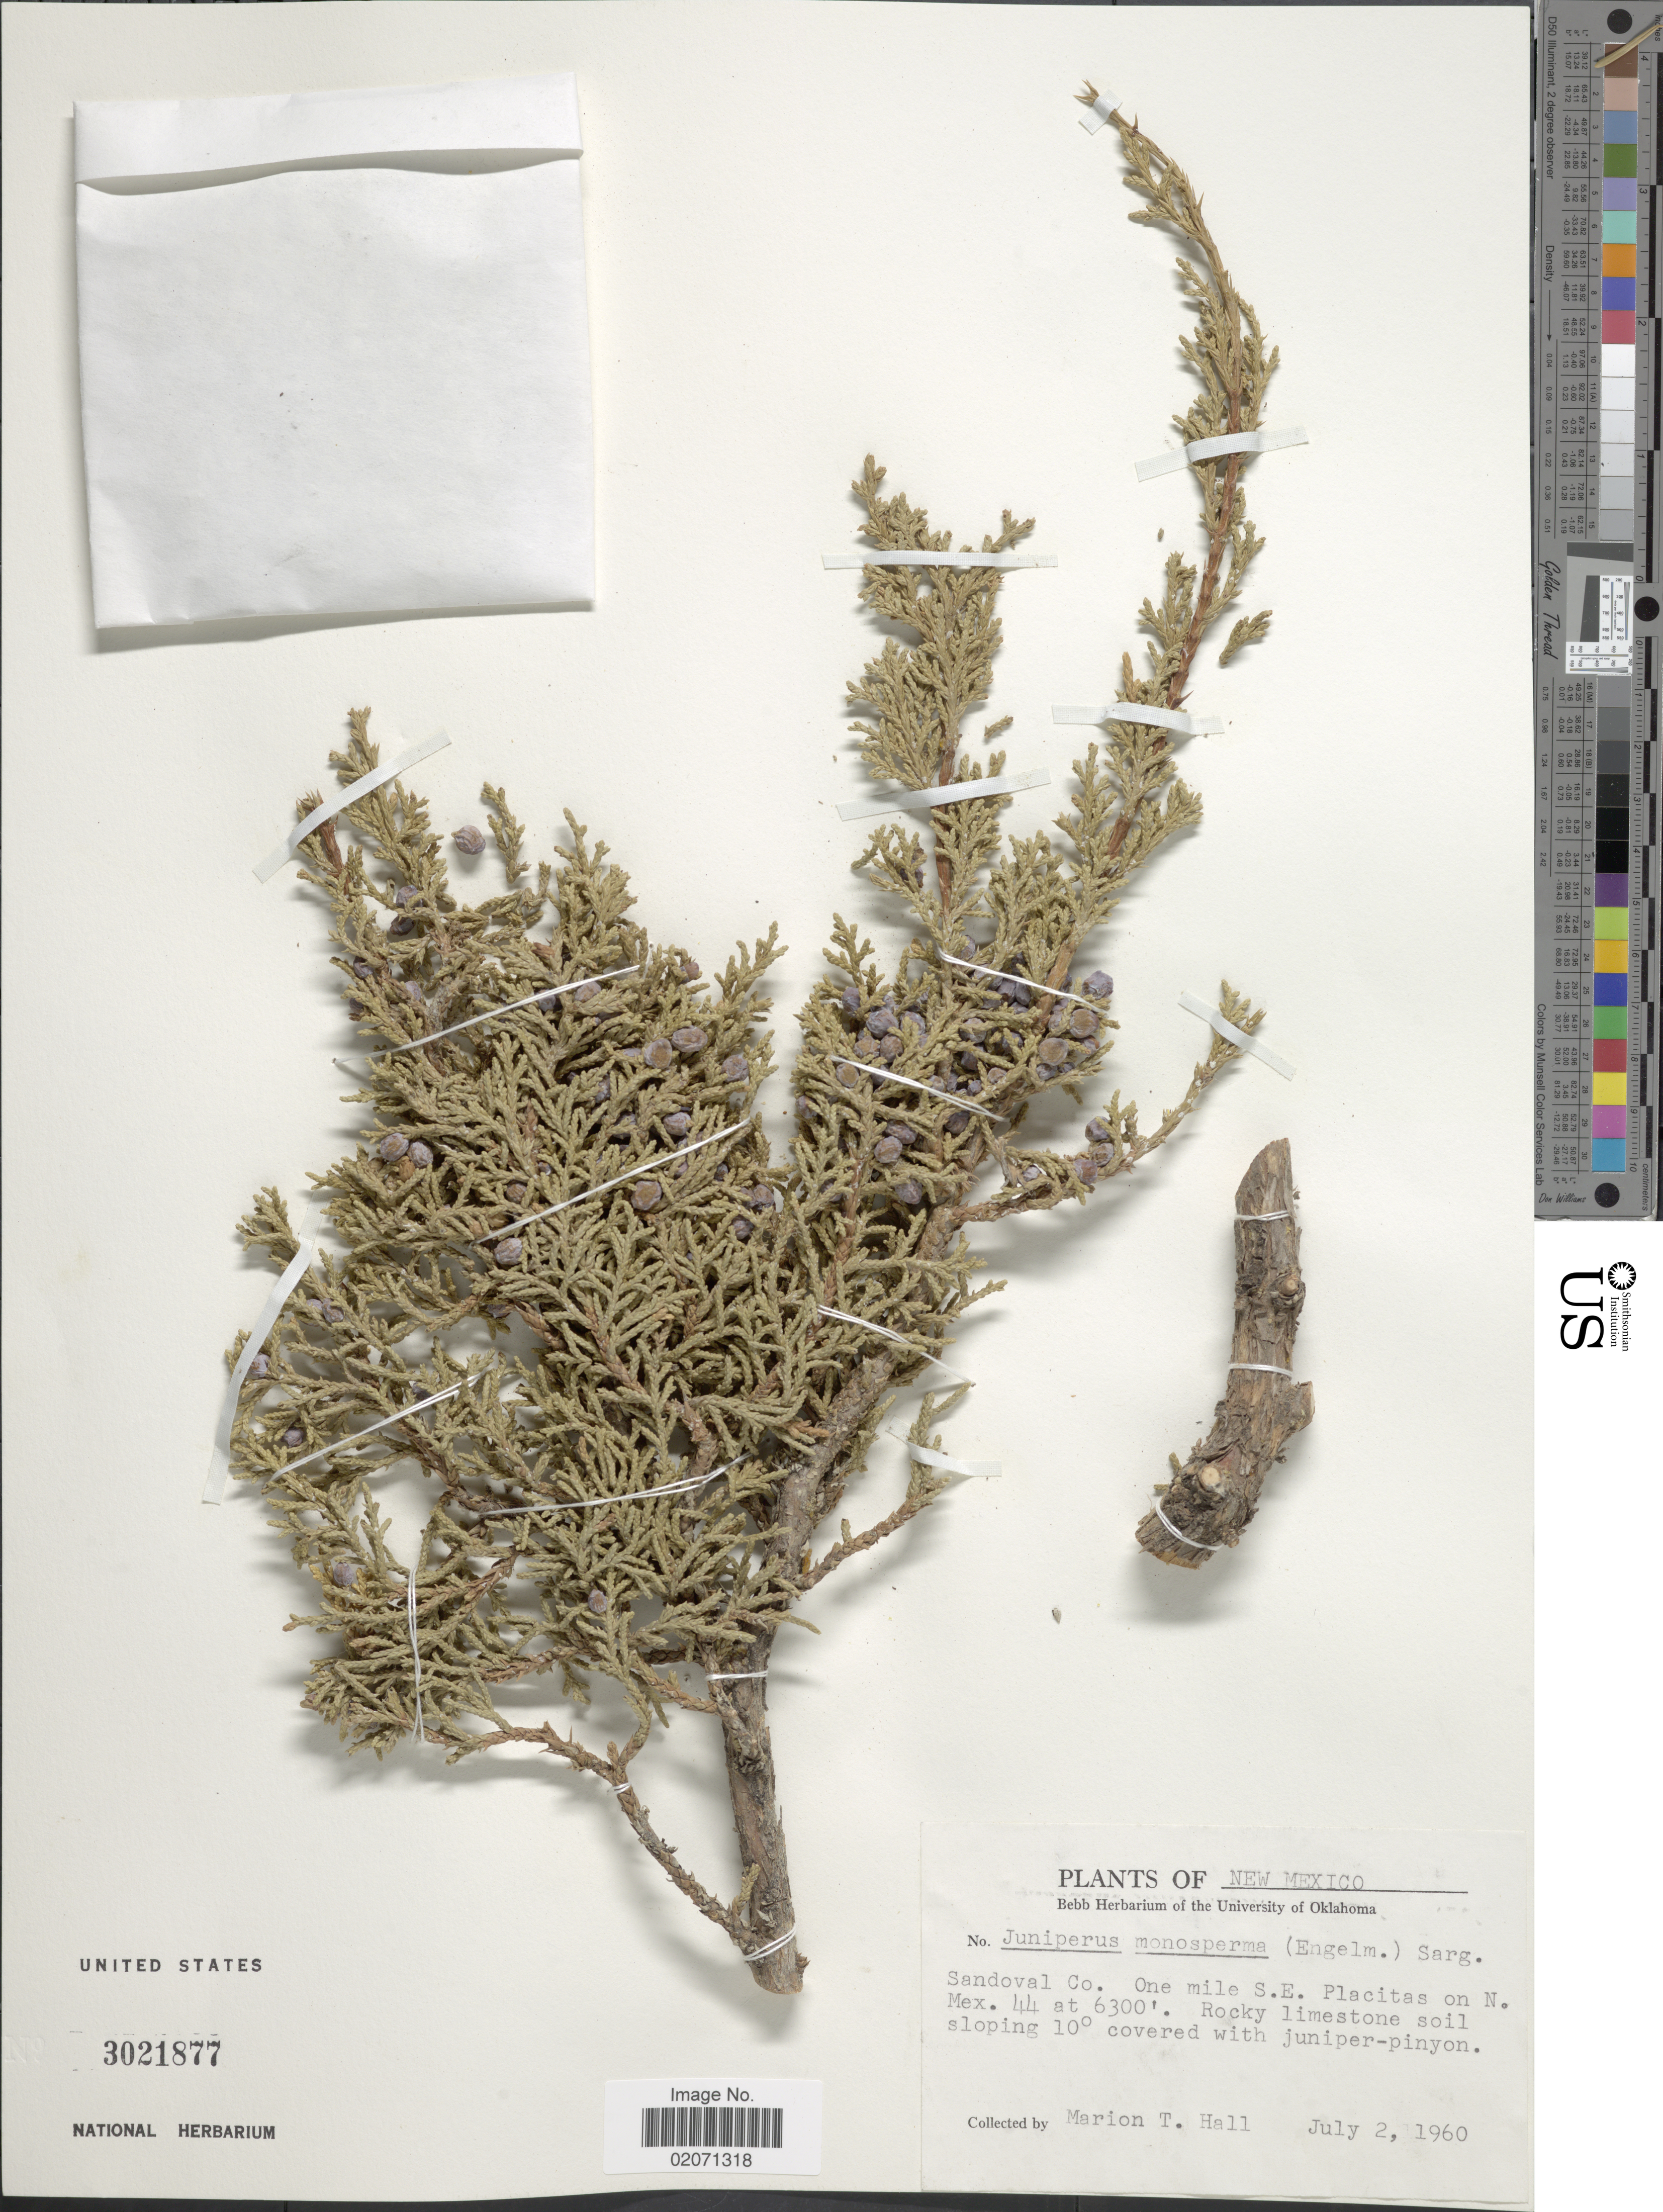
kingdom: Plantae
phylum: Tracheophyta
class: Pinopsida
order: Pinales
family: Cupressaceae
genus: Juniperus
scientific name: Juniperus monosperma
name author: (Engelm.) Sarg.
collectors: M. T. Hall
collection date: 1960-07-02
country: United States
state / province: New Mexico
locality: Sandoval Co. One mile S.E. Placitas on N. Mex. 44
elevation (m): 1920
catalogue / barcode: US 3021877